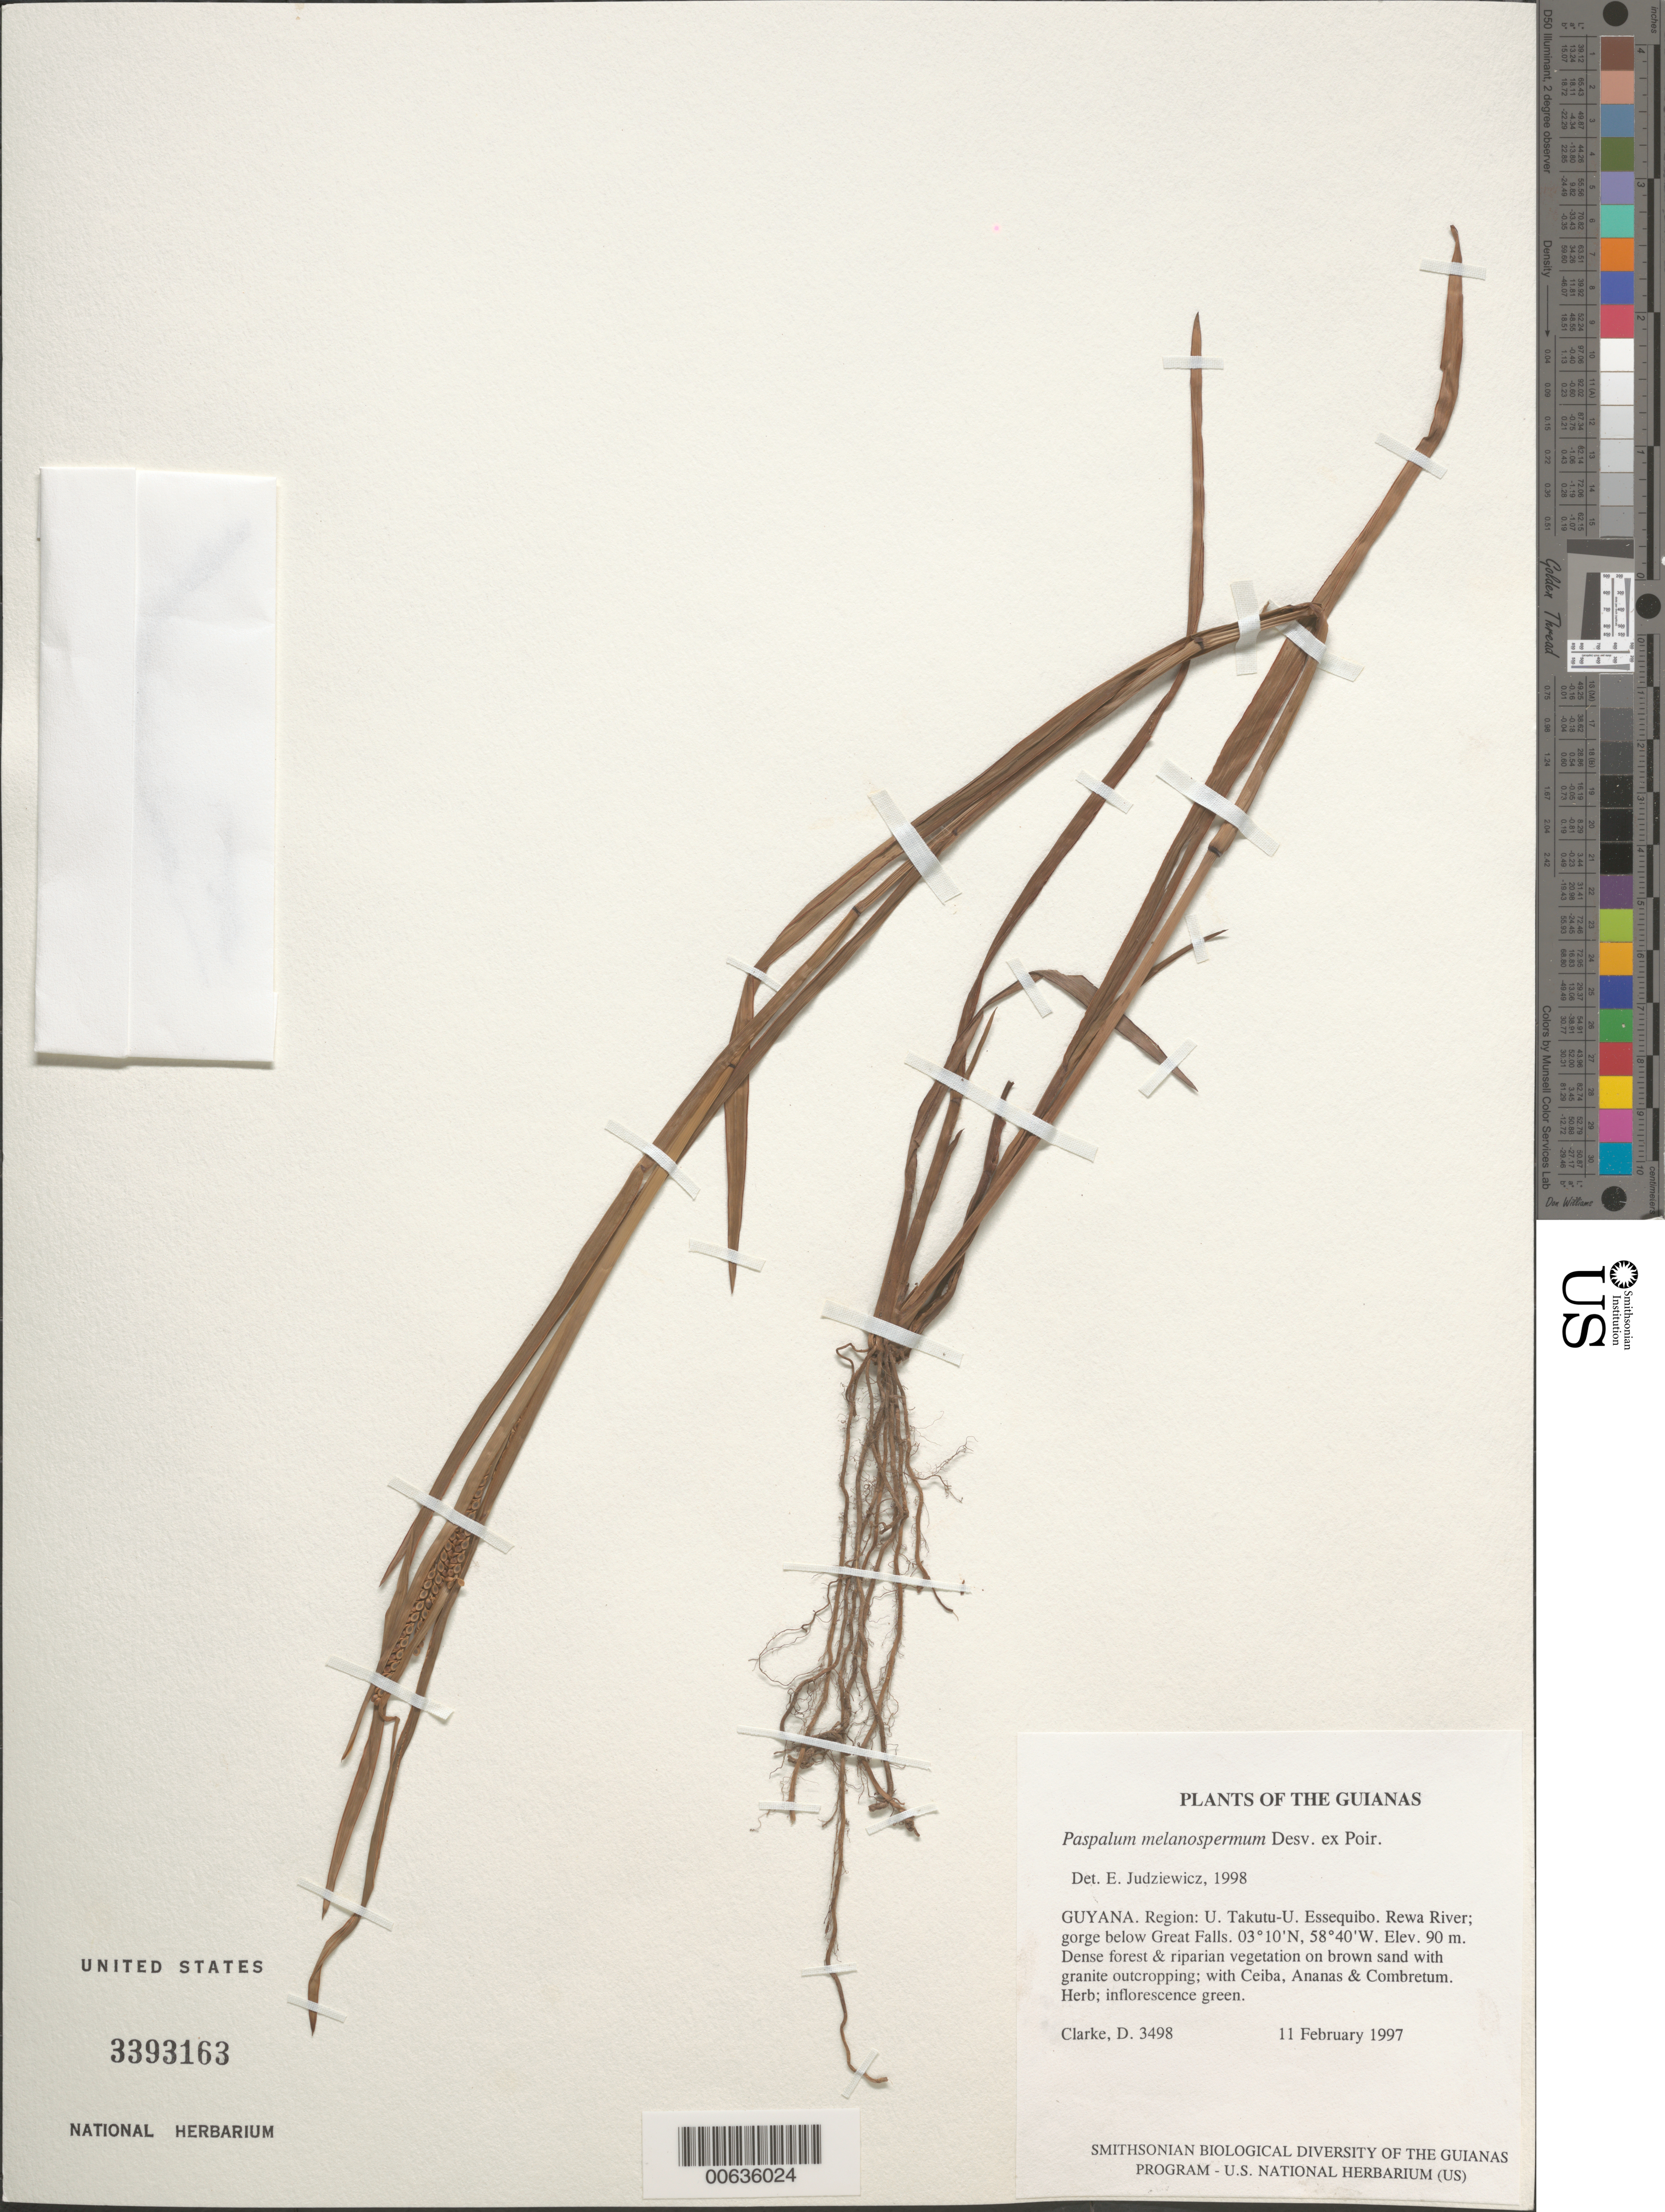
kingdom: Plantae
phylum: Tracheophyta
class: Liliopsida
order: Poales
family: Poaceae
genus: Paspalum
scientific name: Paspalum melanospermum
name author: Desv. ex Poir.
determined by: Judziewicz, E. J.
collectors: H. D. Clarke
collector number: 3498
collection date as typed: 11 February 1997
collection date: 1997-02-11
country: Guyana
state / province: U. Takutu-U. Essequibo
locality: Rewa River; gorge below Great Falls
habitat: Dense forest & riparian vegetation on brown sand with granite outcropping; with Ceiba, Ananas & Combretum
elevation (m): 90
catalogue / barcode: US 3393163